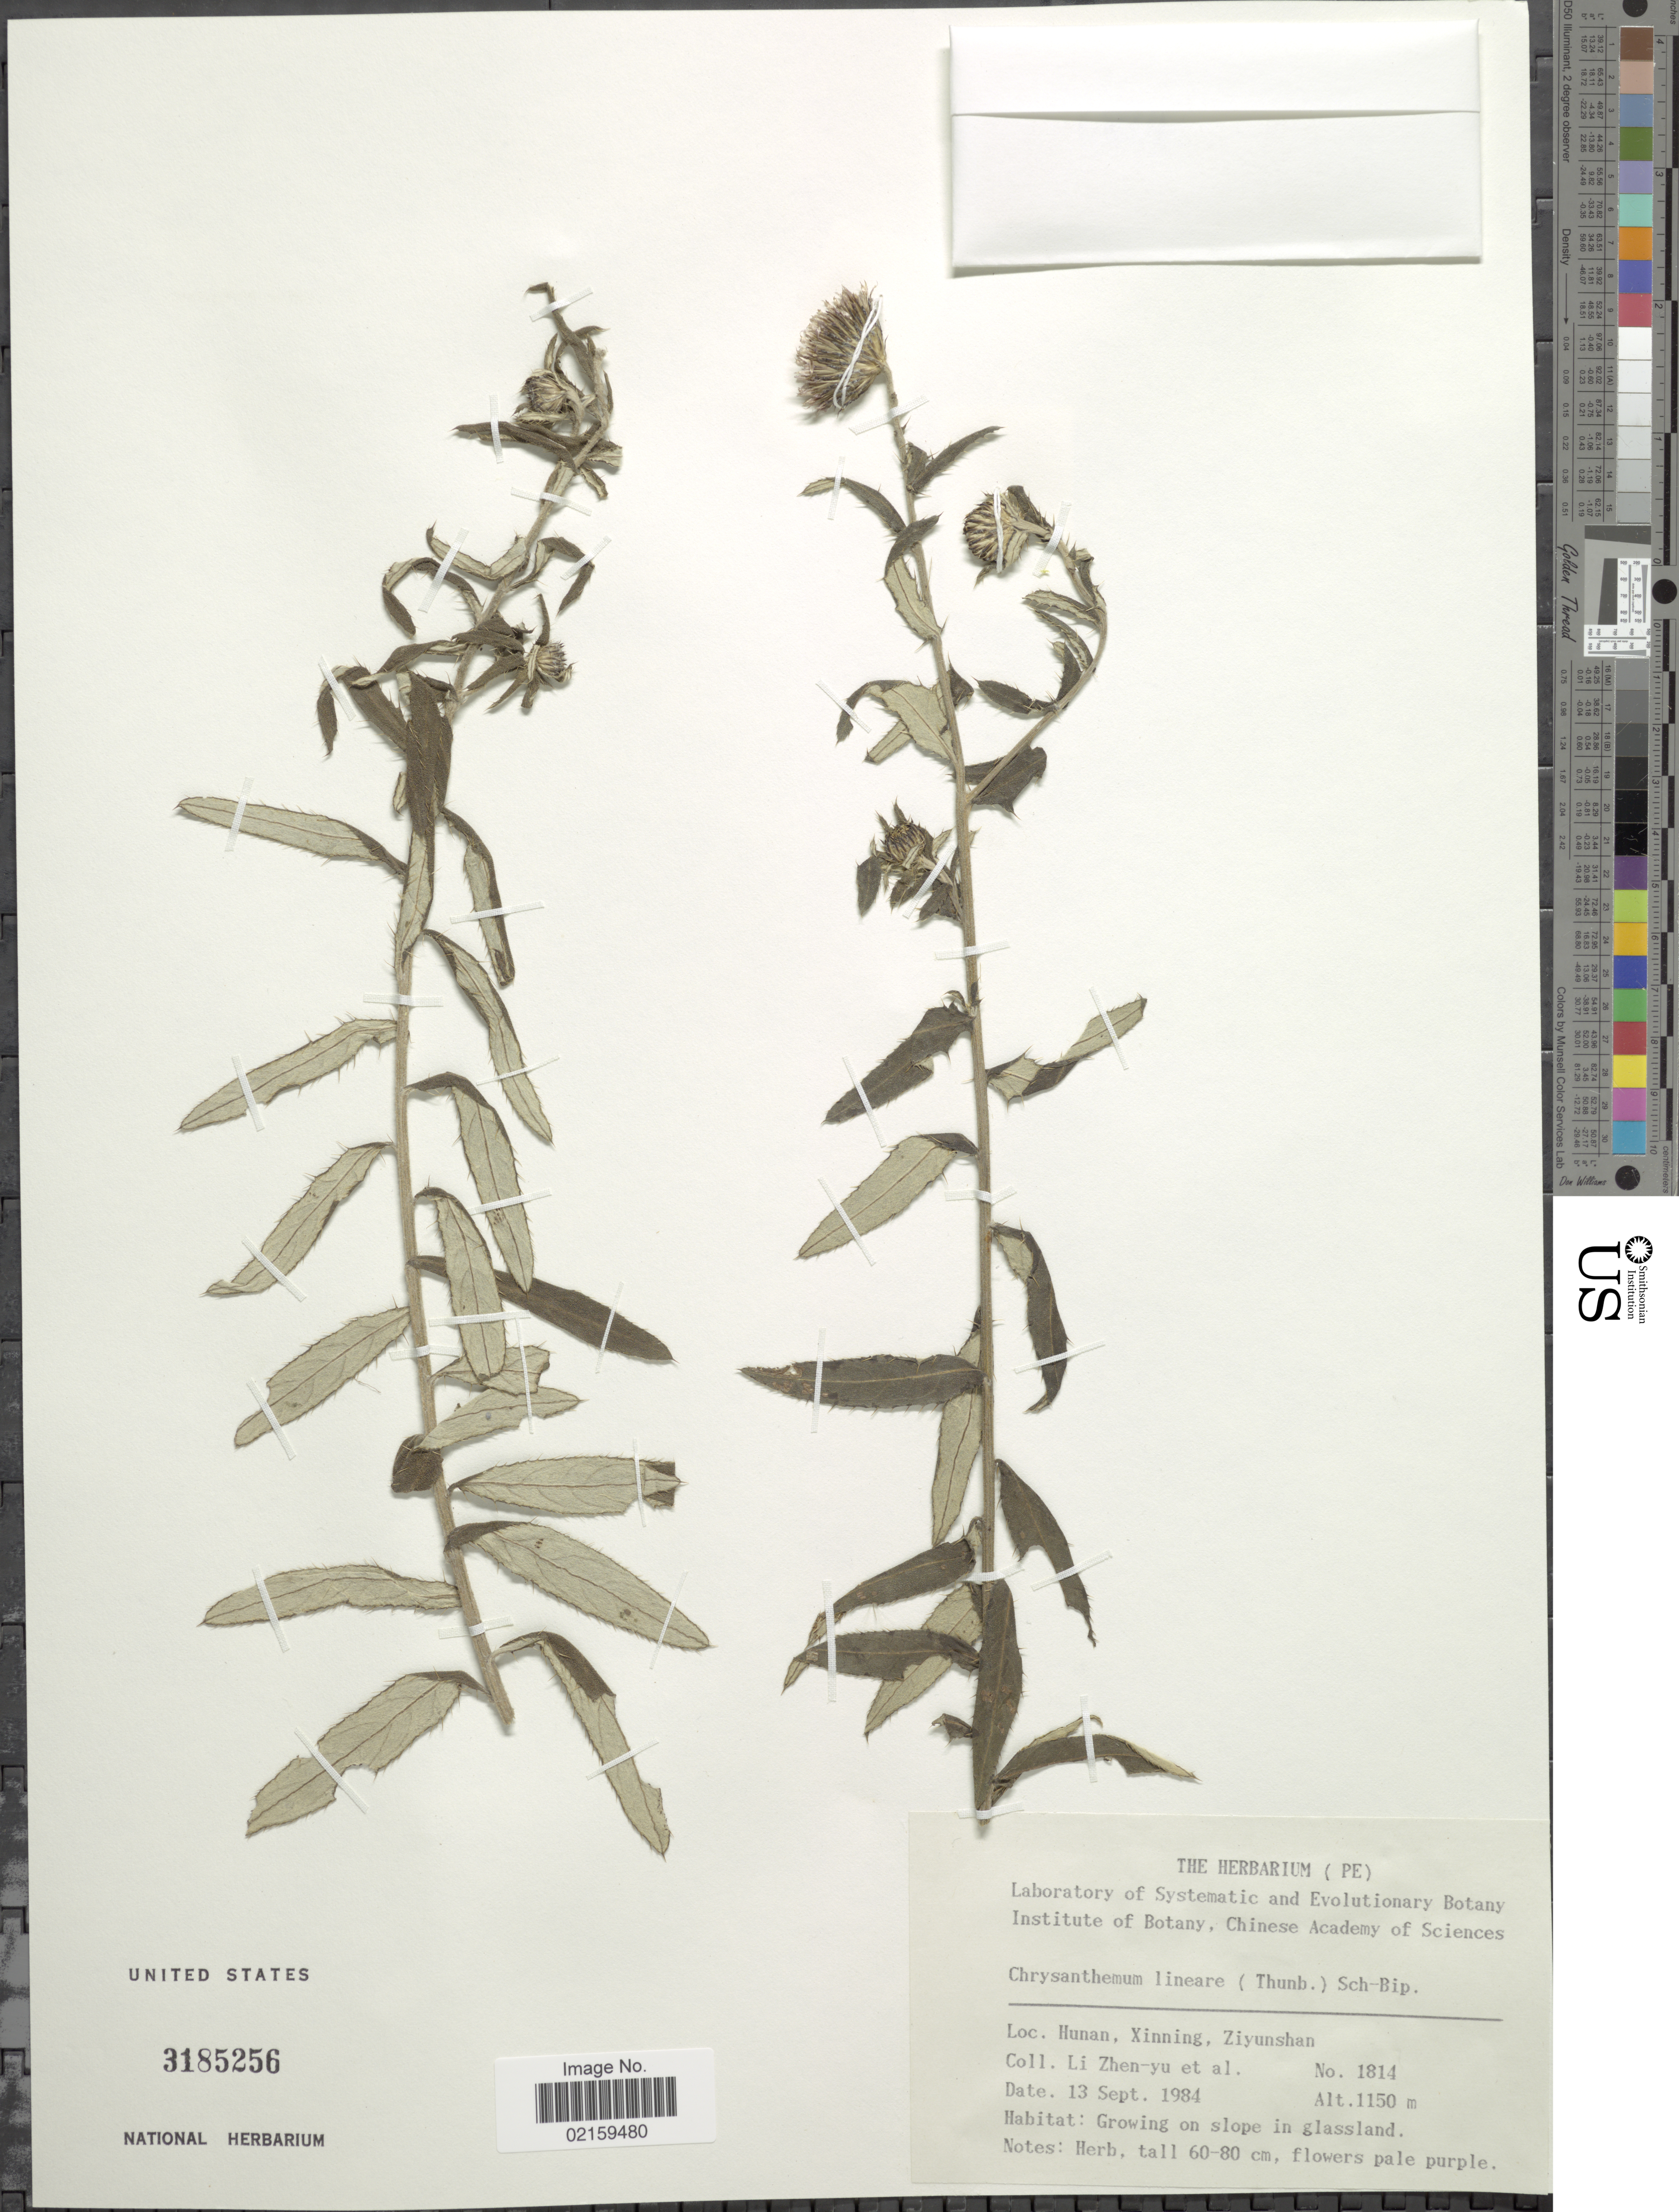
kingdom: Plantae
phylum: Tracheophyta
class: Magnoliopsida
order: Asterales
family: Asteraceae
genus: Cirsium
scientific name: Cirsium lineare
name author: (Thunb.) Sch. Bip.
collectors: Z. Y. Li & et al.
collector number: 1814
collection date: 1984-09-13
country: China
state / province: Hunan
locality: Hunan, Xinning, Ziyunshan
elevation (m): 1150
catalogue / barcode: US 3185256